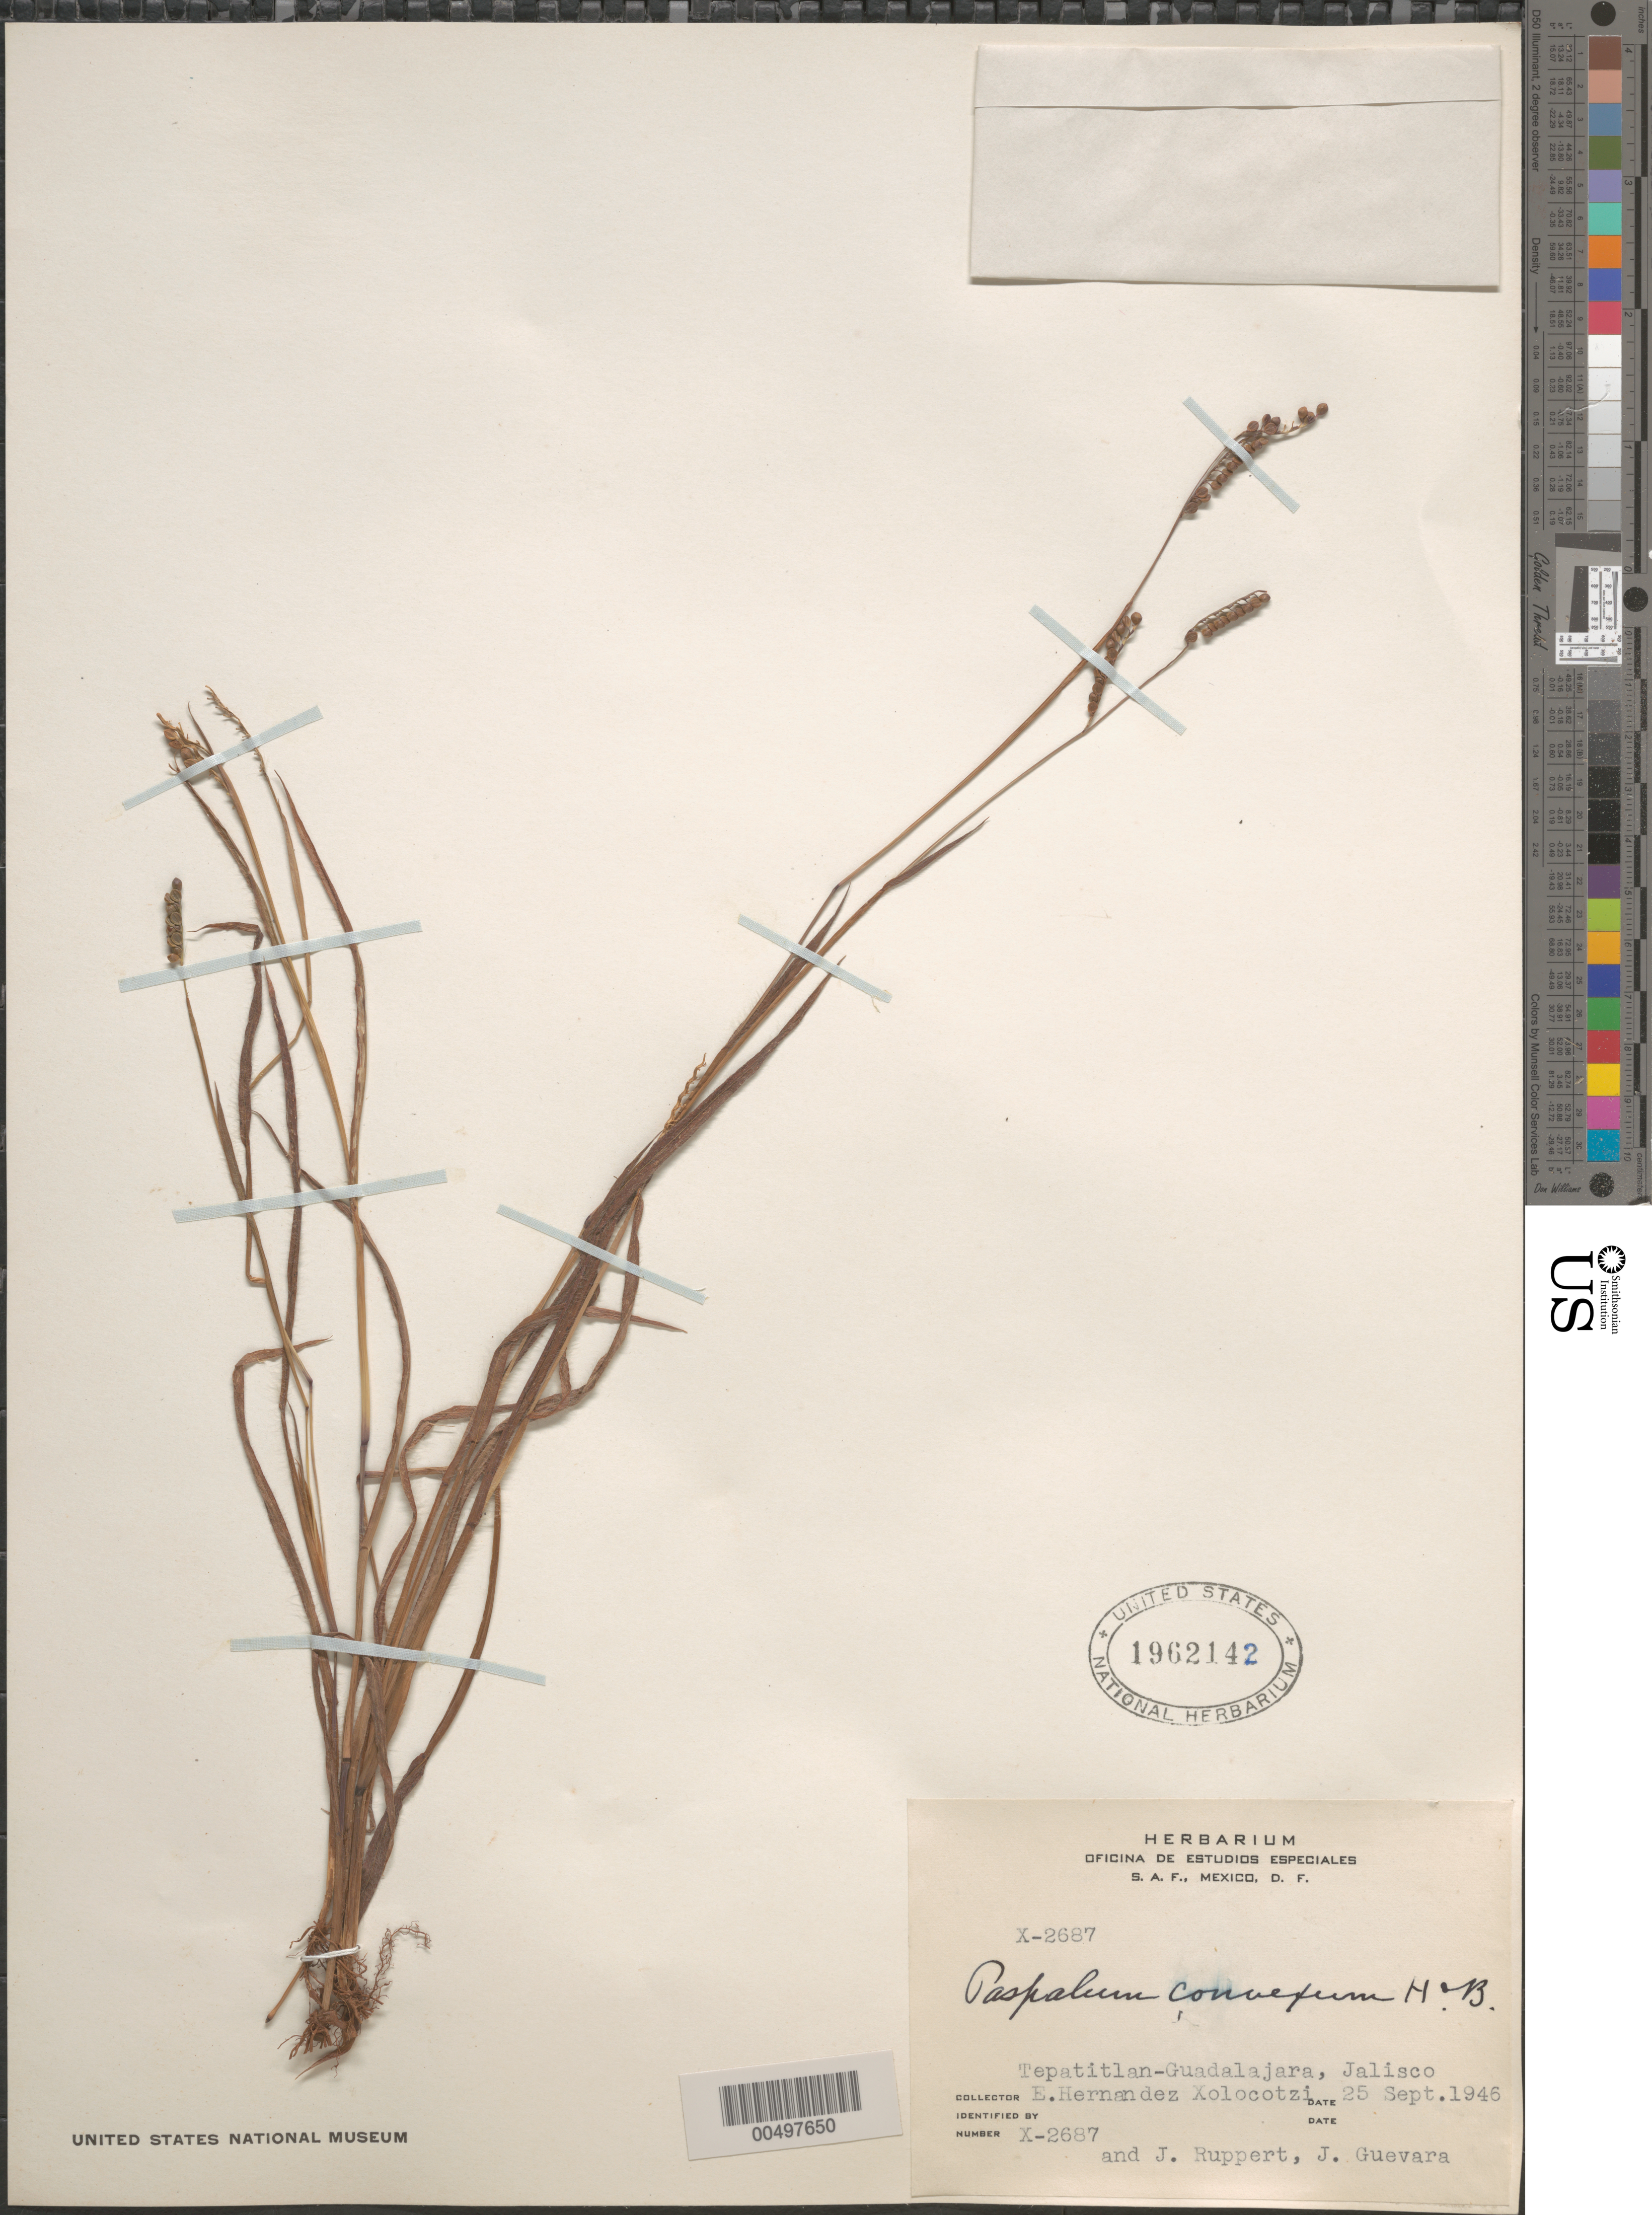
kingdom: Plantae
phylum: Tracheophyta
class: Liliopsida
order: Poales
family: Poaceae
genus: Paspalum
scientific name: Paspalum convexum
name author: Humb. & Bonpl. ex Flüggé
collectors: E. I. Hernández-X., J. Ruppert & J. Guevara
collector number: X-2687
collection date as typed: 25 Sep 1946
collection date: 1946-09-25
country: Mexico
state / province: Jalisco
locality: Tepatitlan-Guadalajara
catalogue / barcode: US 1962142